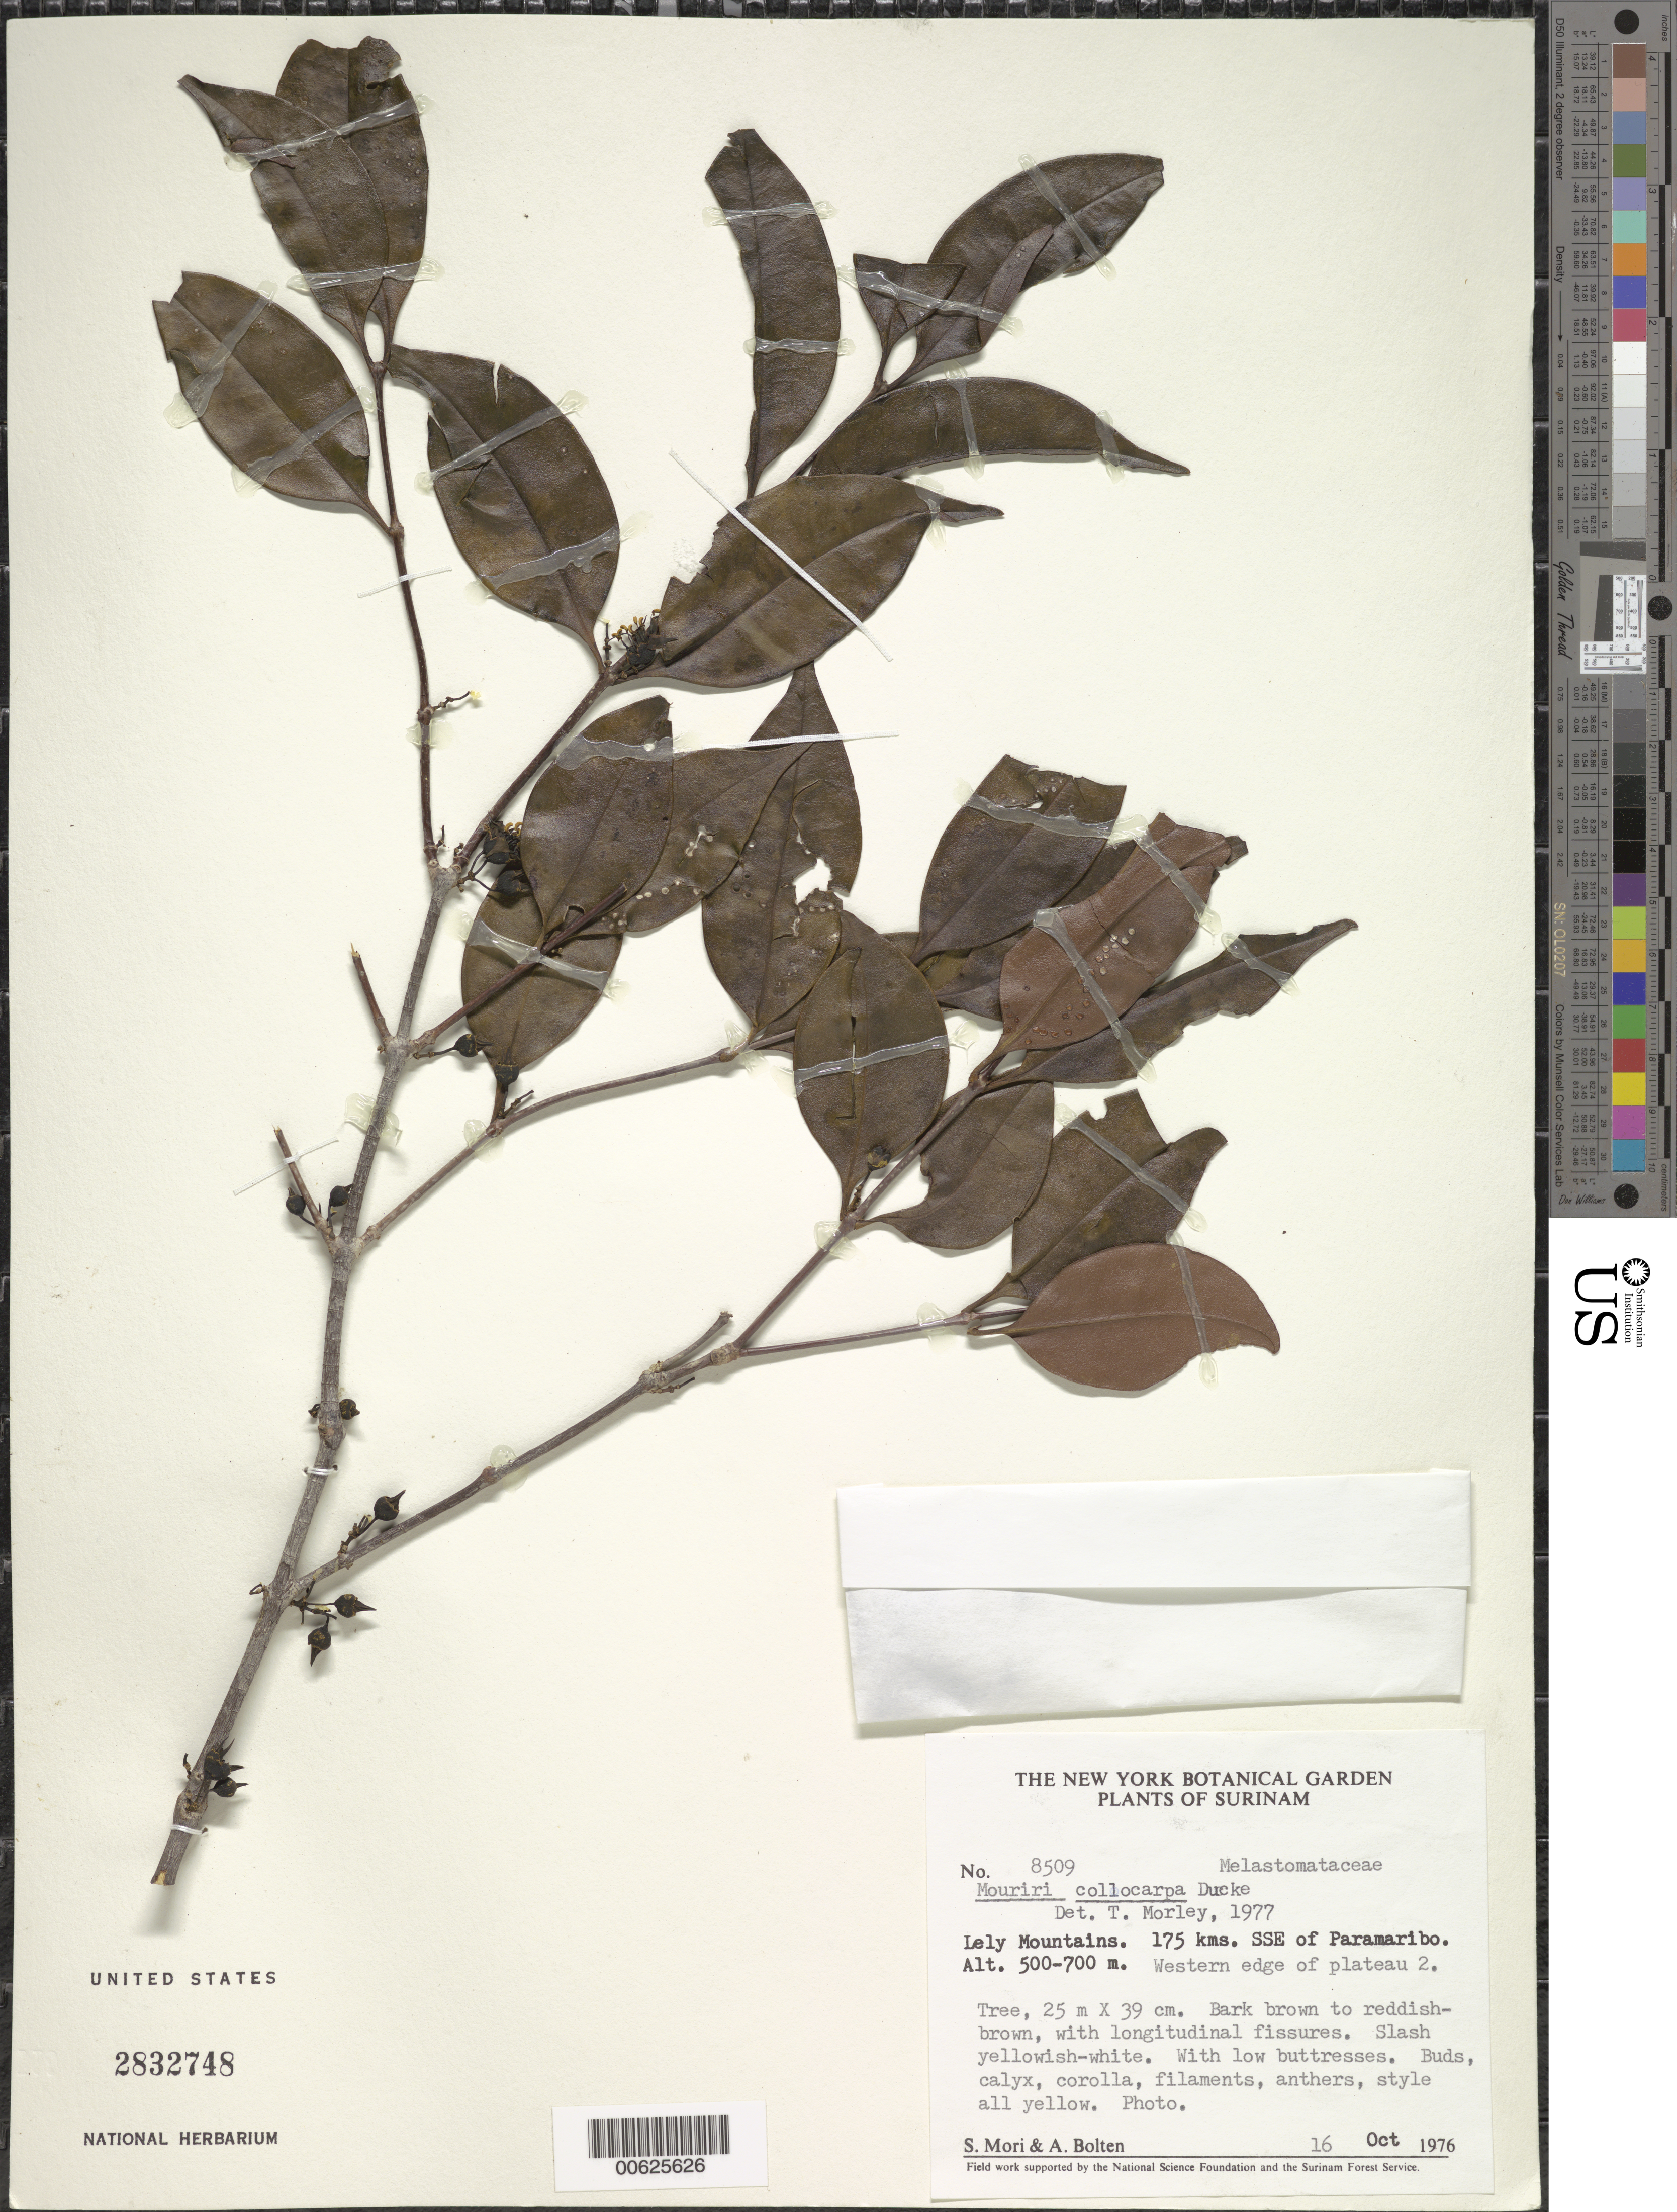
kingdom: Plantae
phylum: Tracheophyta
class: Magnoliopsida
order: Myrtales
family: Melastomataceae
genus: Mouriri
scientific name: Mouriri collocarpa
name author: Ducke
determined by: Morley, T.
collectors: S. Mori & A. Bolten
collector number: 8509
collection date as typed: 16-Oct-76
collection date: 1976-10-16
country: Suriname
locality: Lely Mts., 175 km SSE of Paramaribo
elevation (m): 500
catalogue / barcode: US 2832748